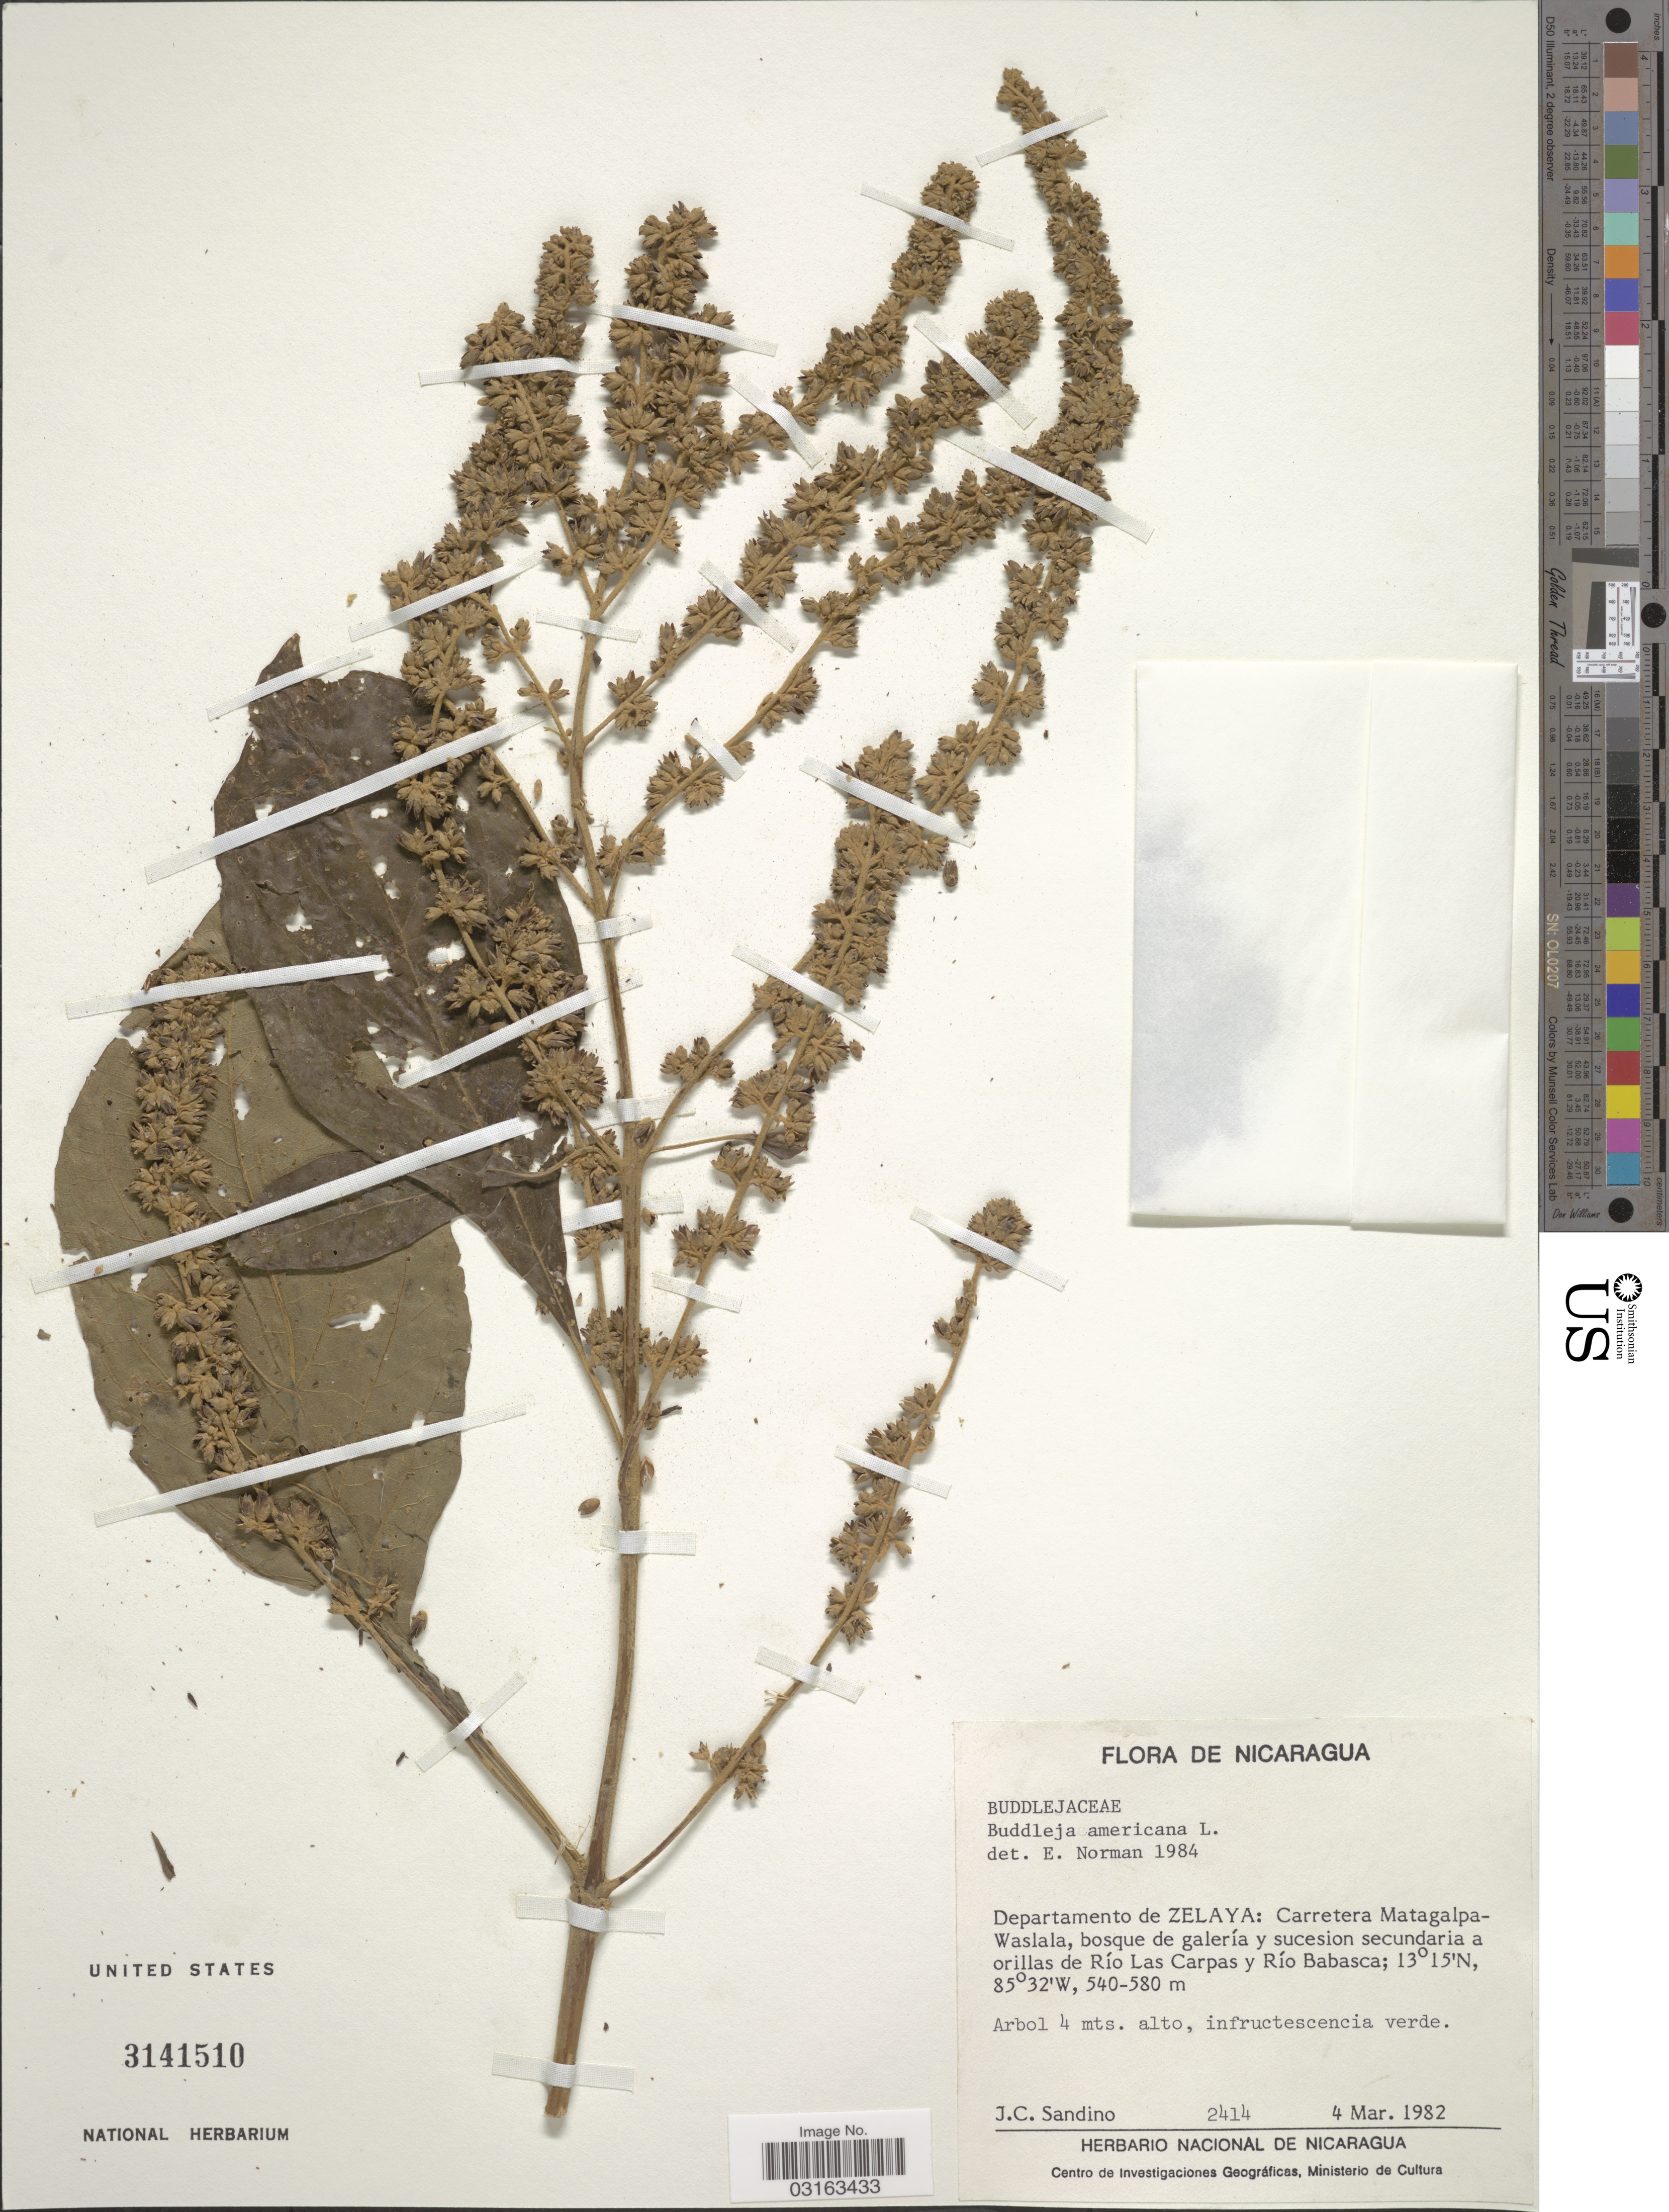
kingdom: Plantae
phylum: Tracheophyta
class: Magnoliopsida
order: Lamiales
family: Scrophulariaceae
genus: Buddleja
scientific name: Buddleja americana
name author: L.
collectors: J. Sandino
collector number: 2414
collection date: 1982-03-04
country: Nicaragua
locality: Departamento de Zelaya: Carretera Matagalpa-Waslala, bosque de galería y sucesion secunderia a orillas de Río Las Carpas y Río Babasca.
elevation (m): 540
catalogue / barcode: US 3141510